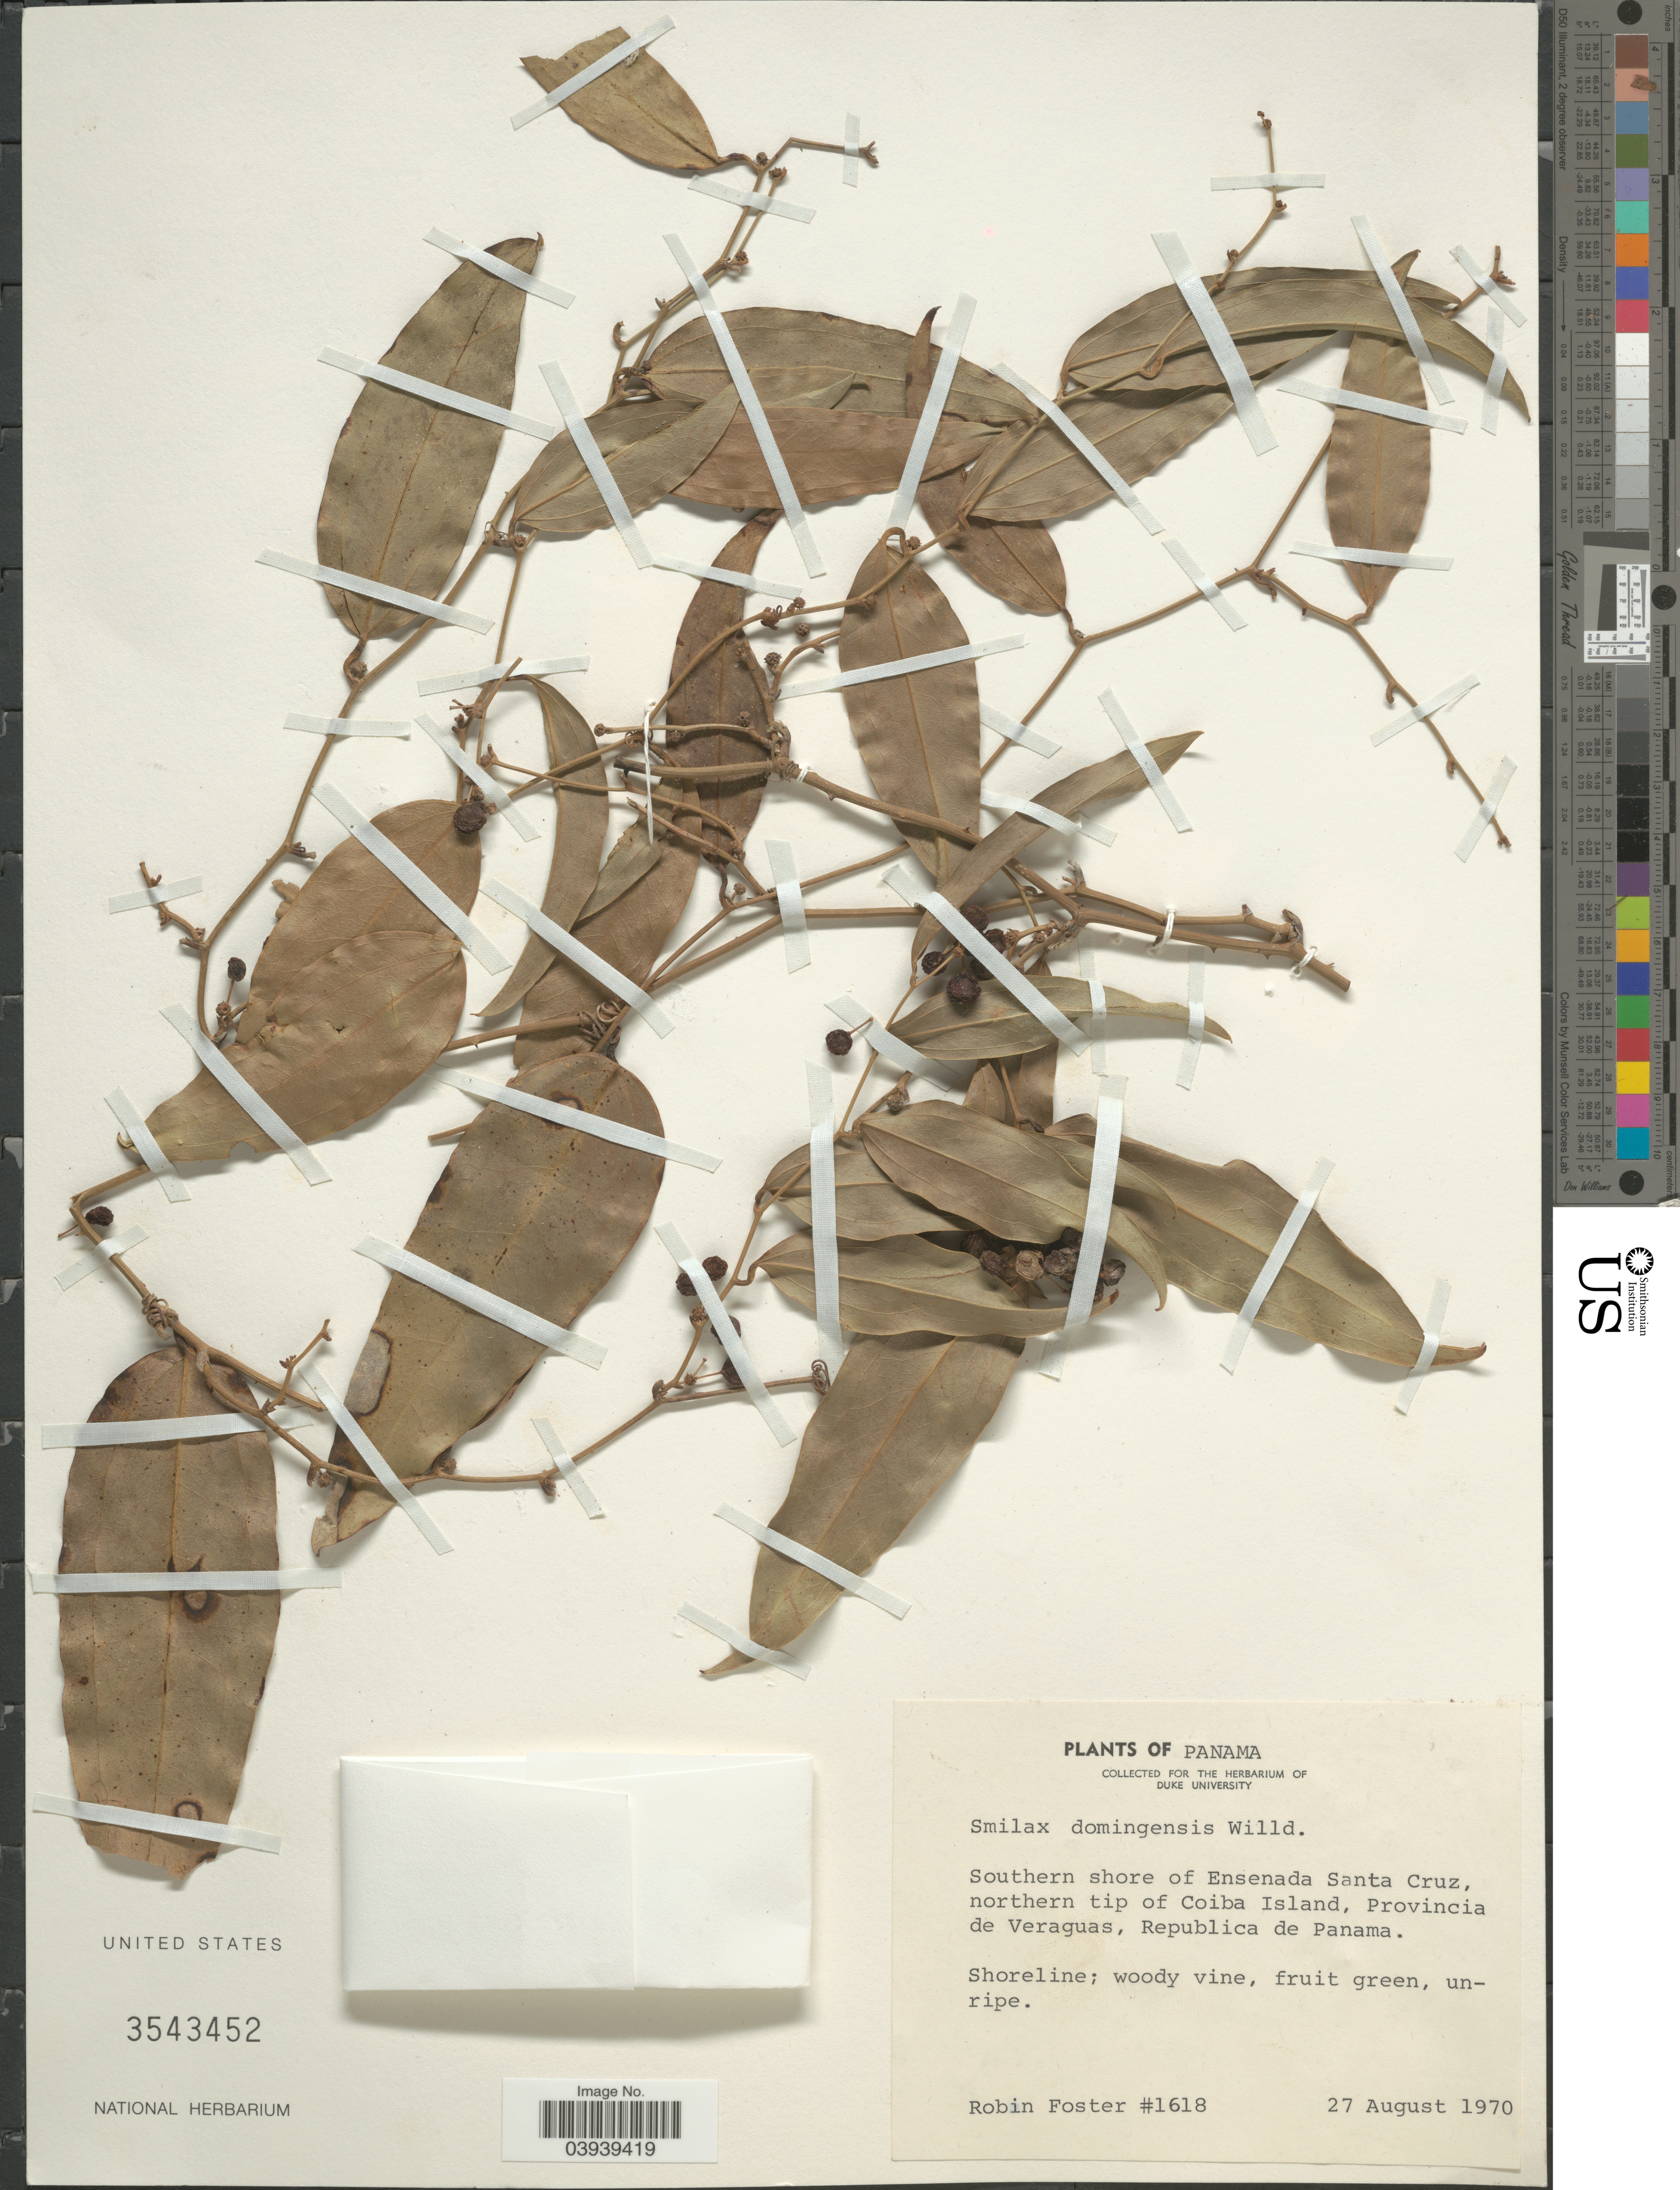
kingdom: Plantae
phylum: Tracheophyta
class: Liliopsida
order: Liliales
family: Smilacaceae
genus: Smilax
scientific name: Smilax domingensis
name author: Willd.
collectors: R. B. Foster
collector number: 1618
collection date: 1970-08-27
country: Panama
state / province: Veraguas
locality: Southern shore of Ensenada Santa Cruz, northern tip of Coiba Island.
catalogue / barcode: US 3543452